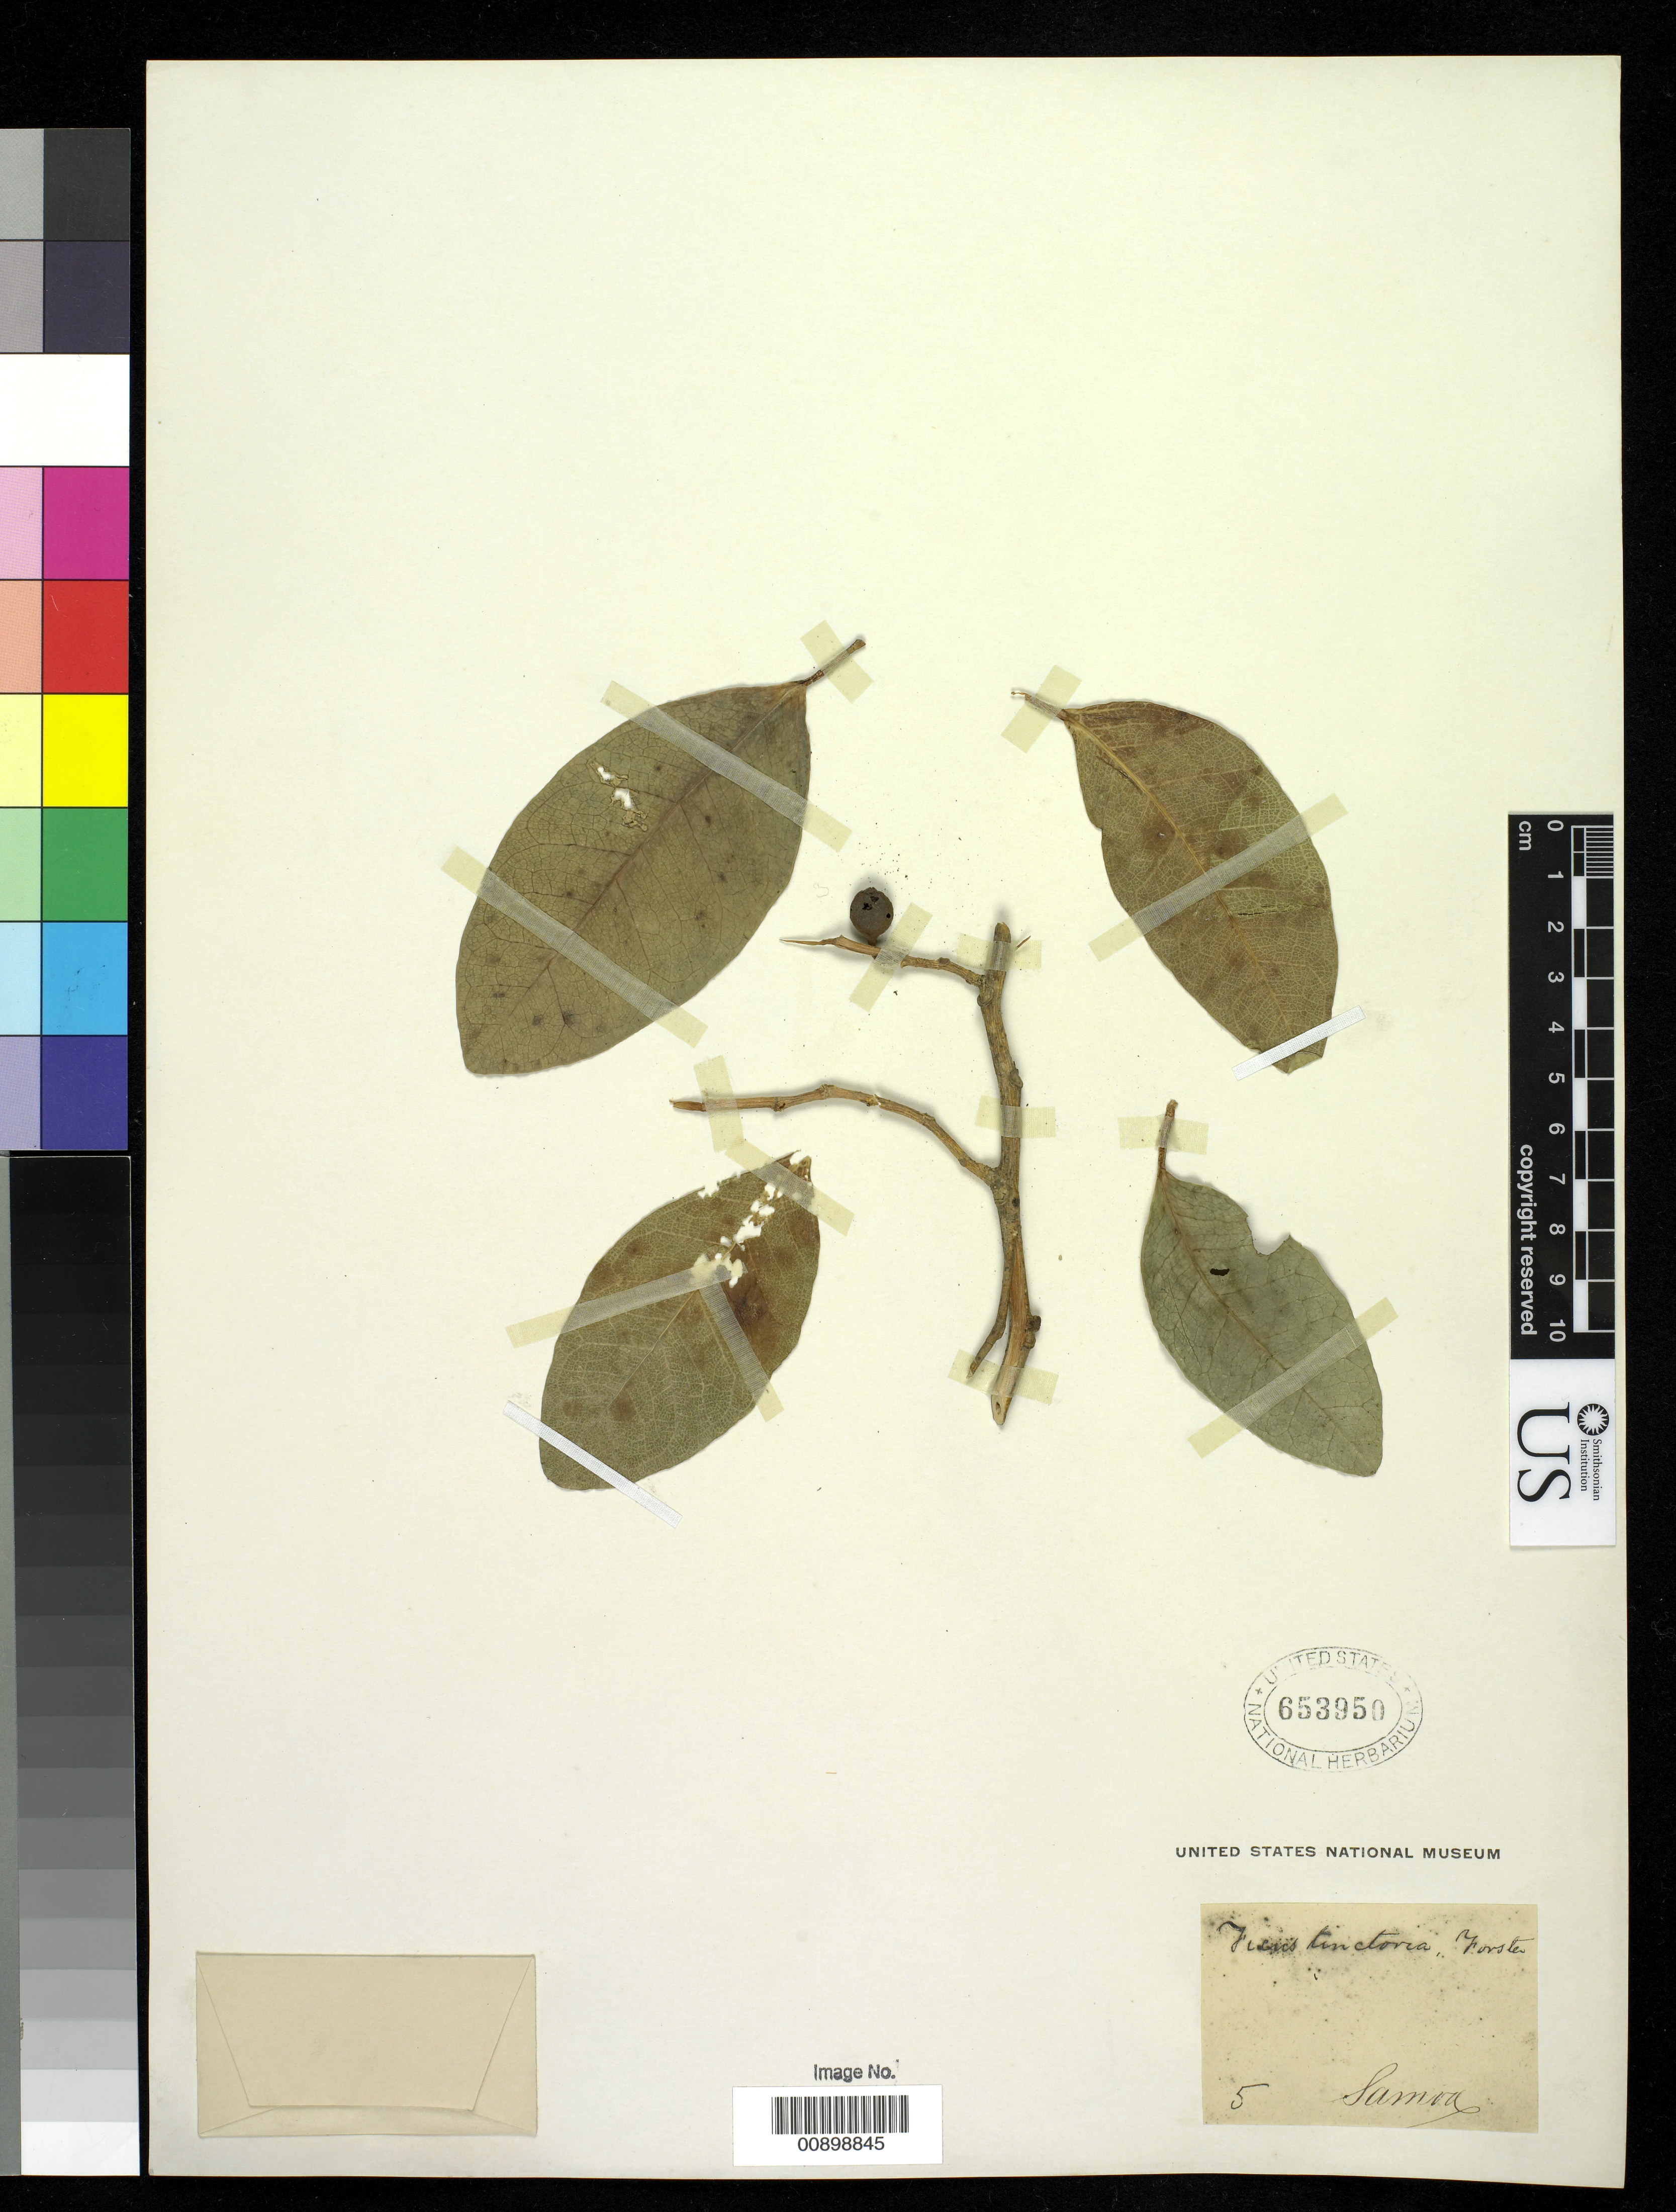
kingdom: Plantae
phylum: Tracheophyta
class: Magnoliopsida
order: Rosales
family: Moraceae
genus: Ficus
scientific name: Ficus tinctoria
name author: G. Forst.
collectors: Wilkes Explor. Exped.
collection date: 1838/1842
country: American Samoa / Samoa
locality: Samoan Islands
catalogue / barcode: US 653950